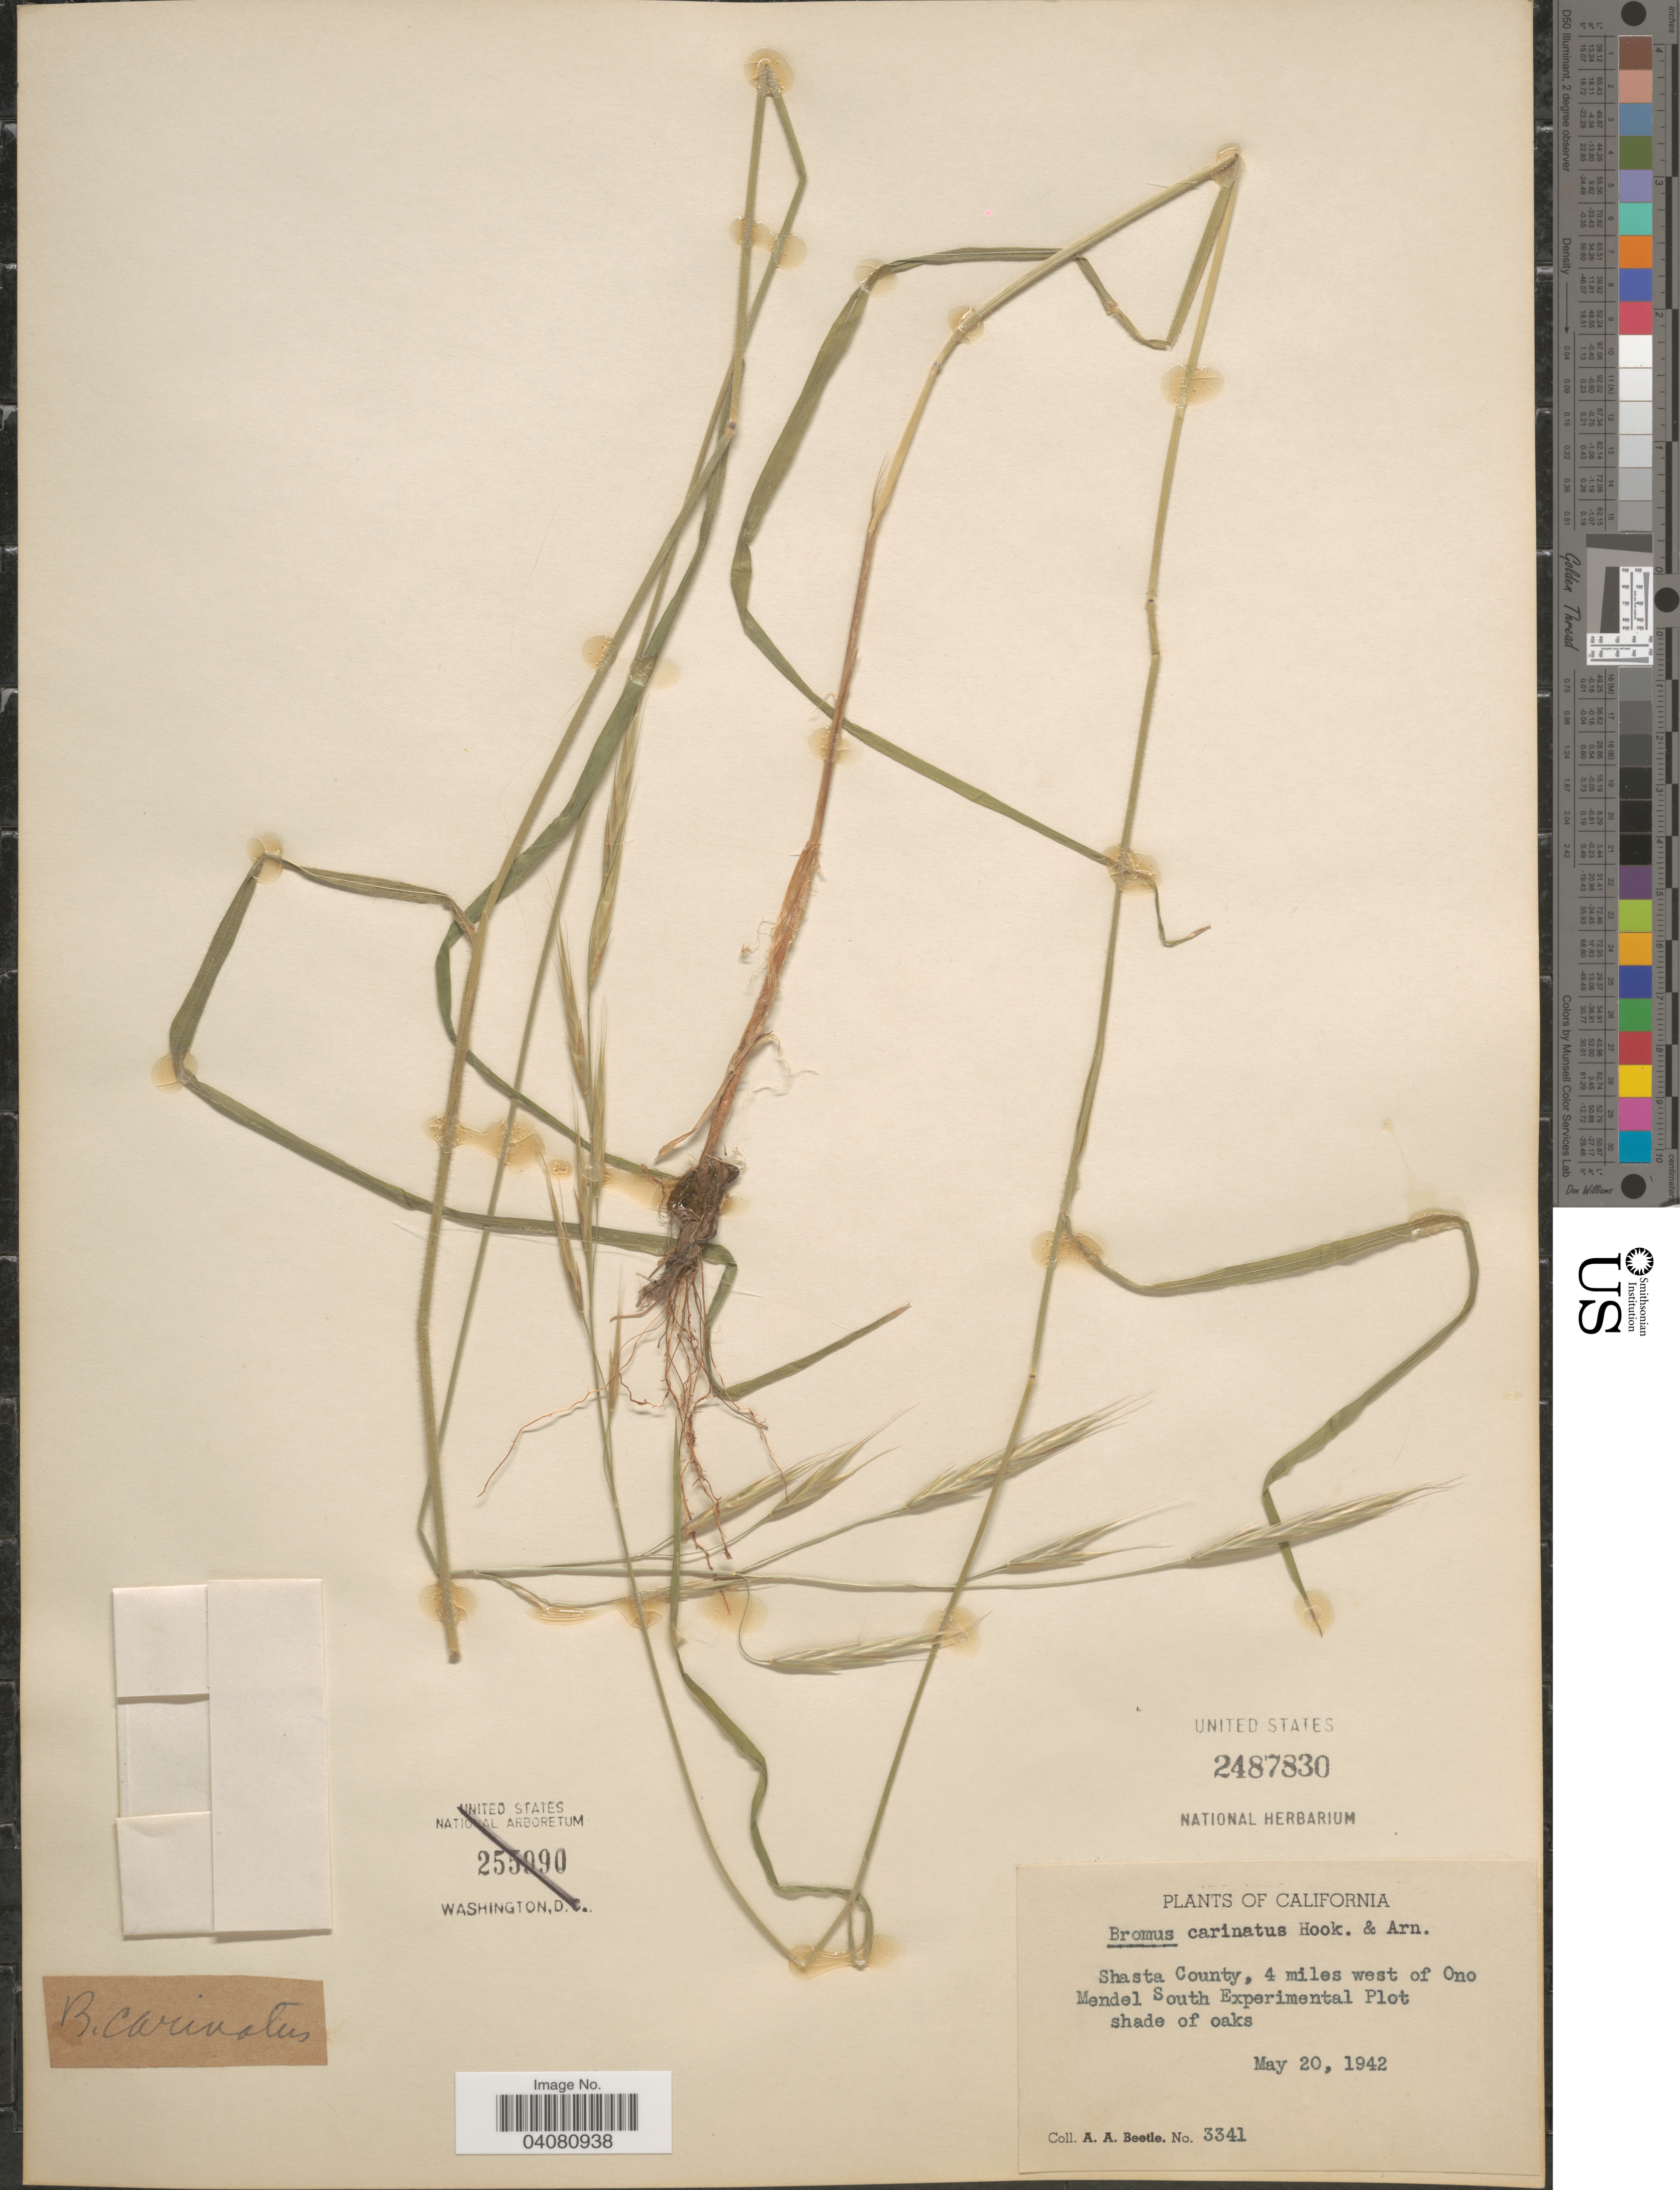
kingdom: Plantae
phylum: Tracheophyta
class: Liliopsida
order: Poales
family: Poaceae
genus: Bromus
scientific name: Bromus carinatus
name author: Hook. & Arn.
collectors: A. A. Beetle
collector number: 3341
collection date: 1942-05-20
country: United States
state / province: California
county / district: Shasta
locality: Shasta County, 4 miles west of Ono Mendel South Experimental Plot shade of oaks.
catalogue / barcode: US 2487830